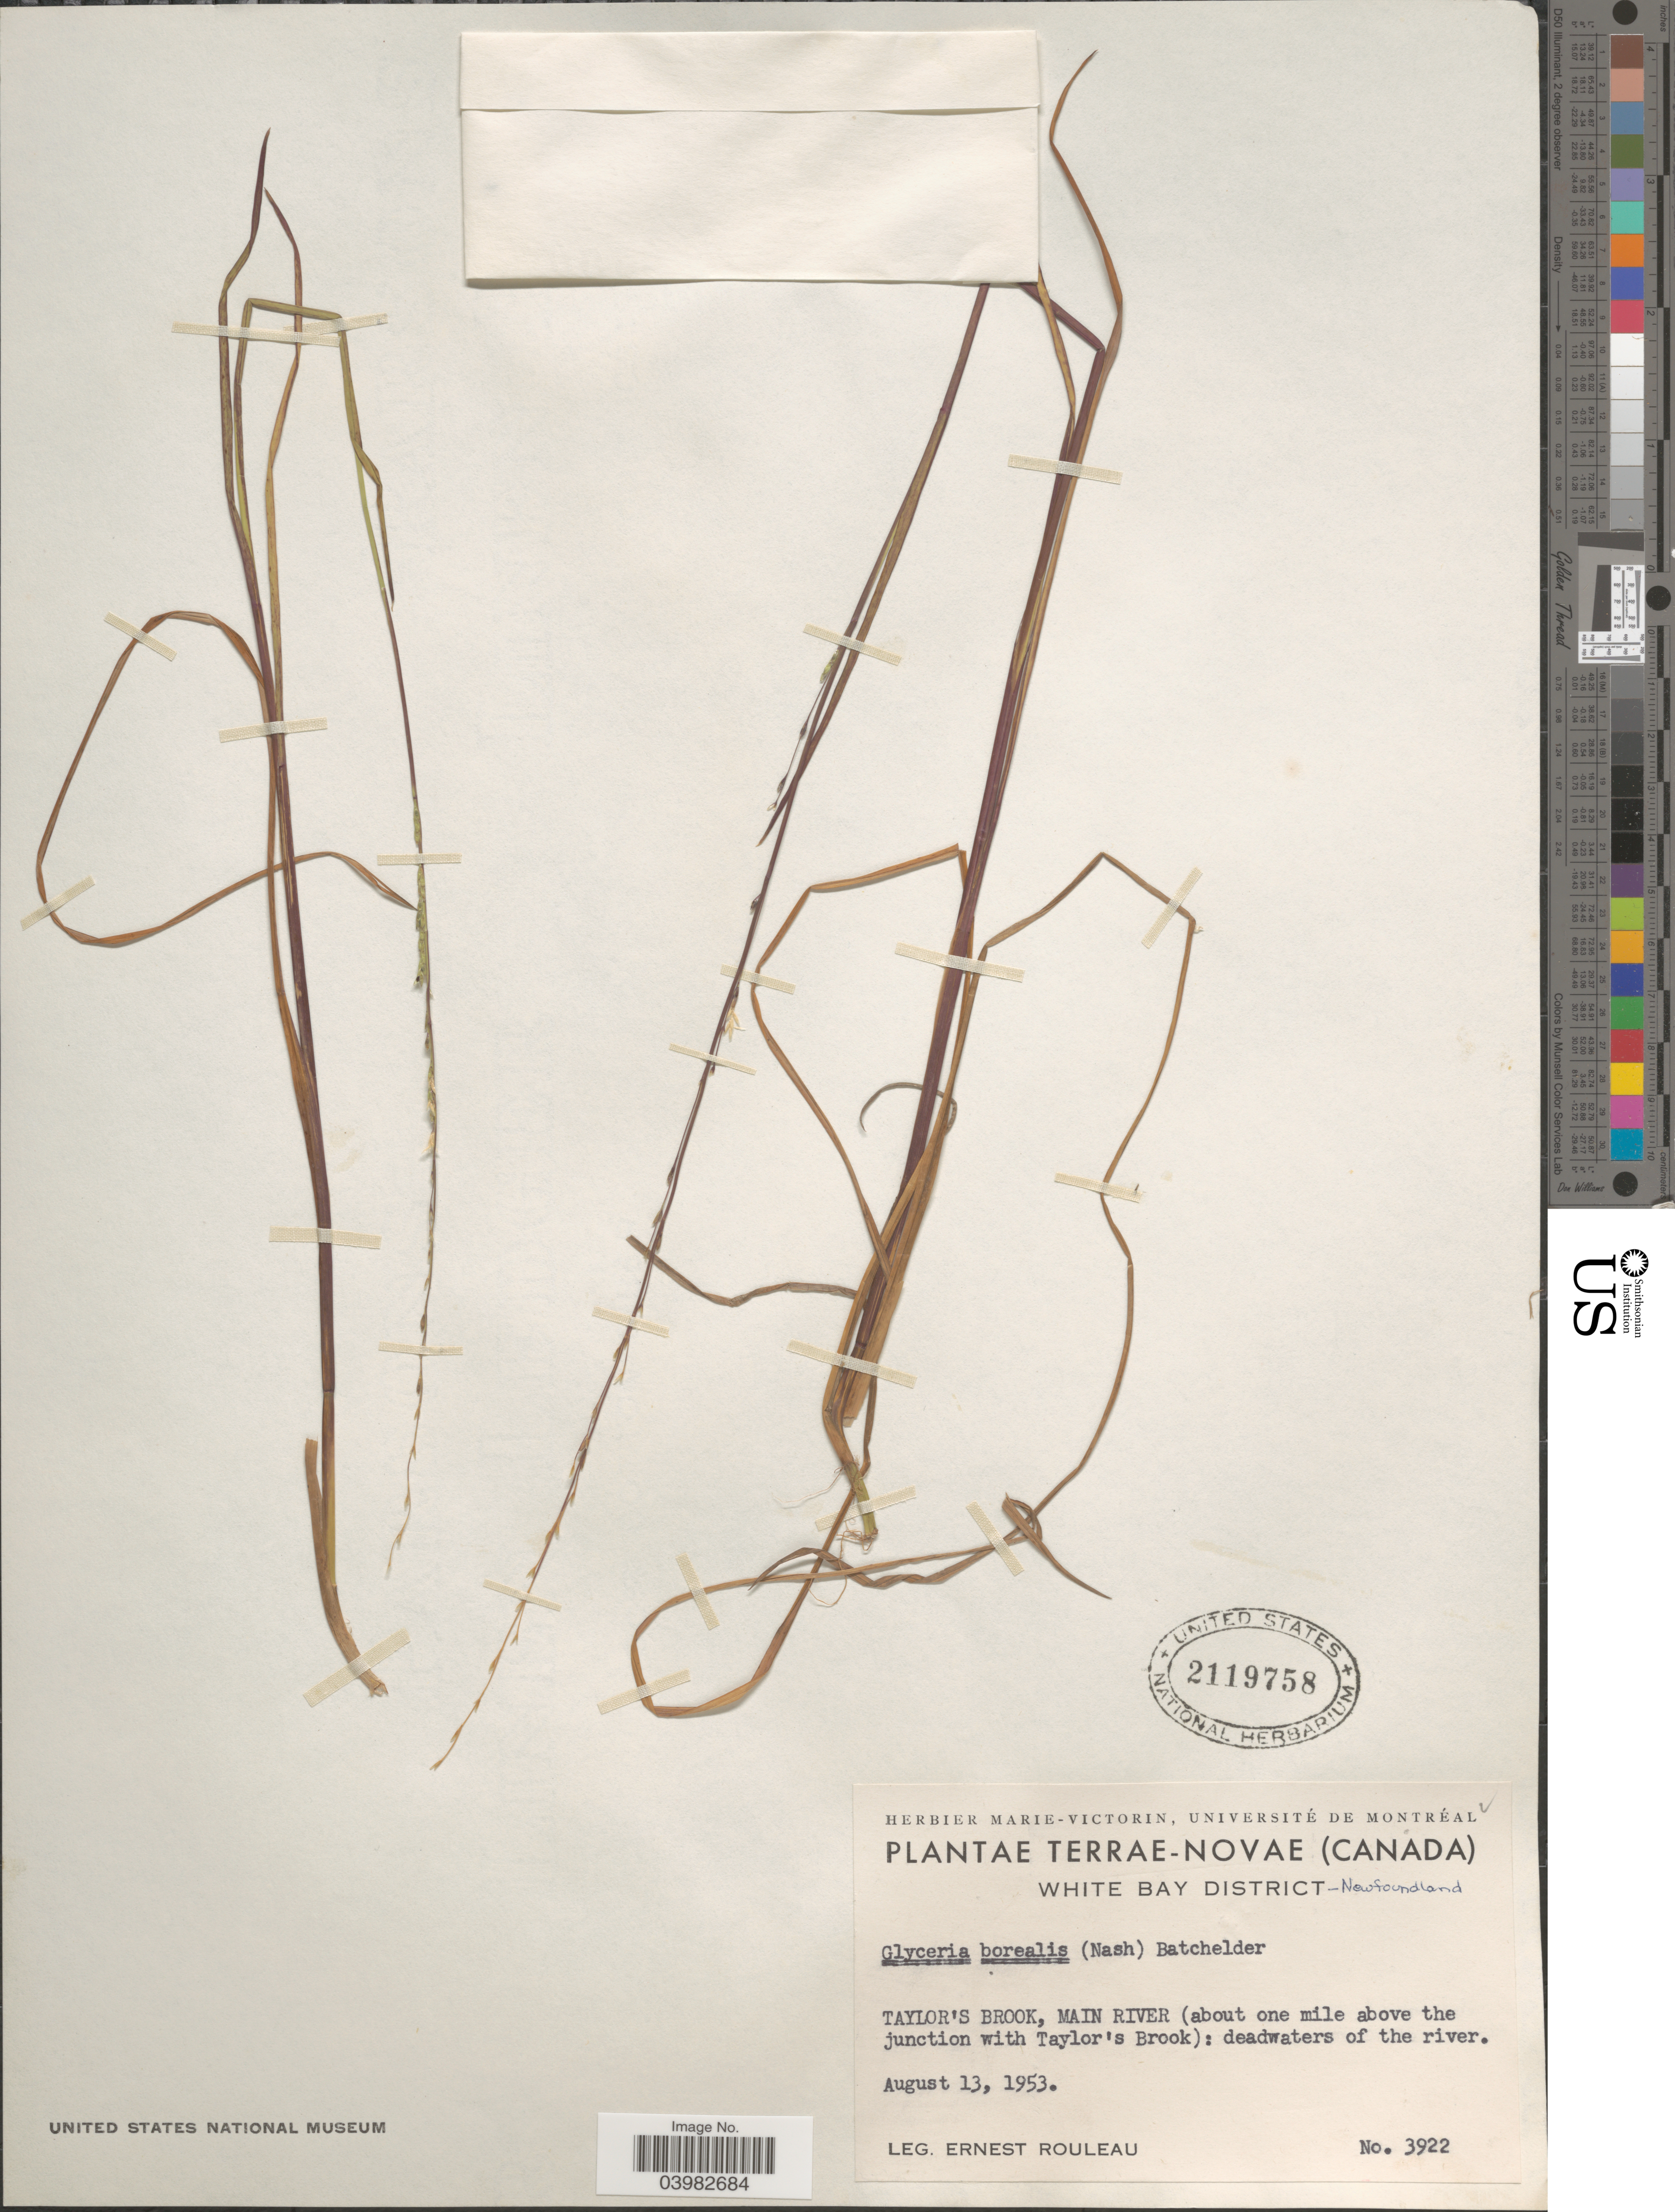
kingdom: Plantae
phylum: Tracheophyta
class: Liliopsida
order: Poales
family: Poaceae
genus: Glyceria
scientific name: Glyceria borealis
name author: (Nash) Batchelder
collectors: J. Rouleau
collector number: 3922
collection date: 1953-08-13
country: Canada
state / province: Newfoundland and Labrador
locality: Terrae-Novae. White Bay District. Taylor's Brook, Main River (about one mile above the junction with Taylor's Brook): deadwaters of the river.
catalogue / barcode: US 2119758